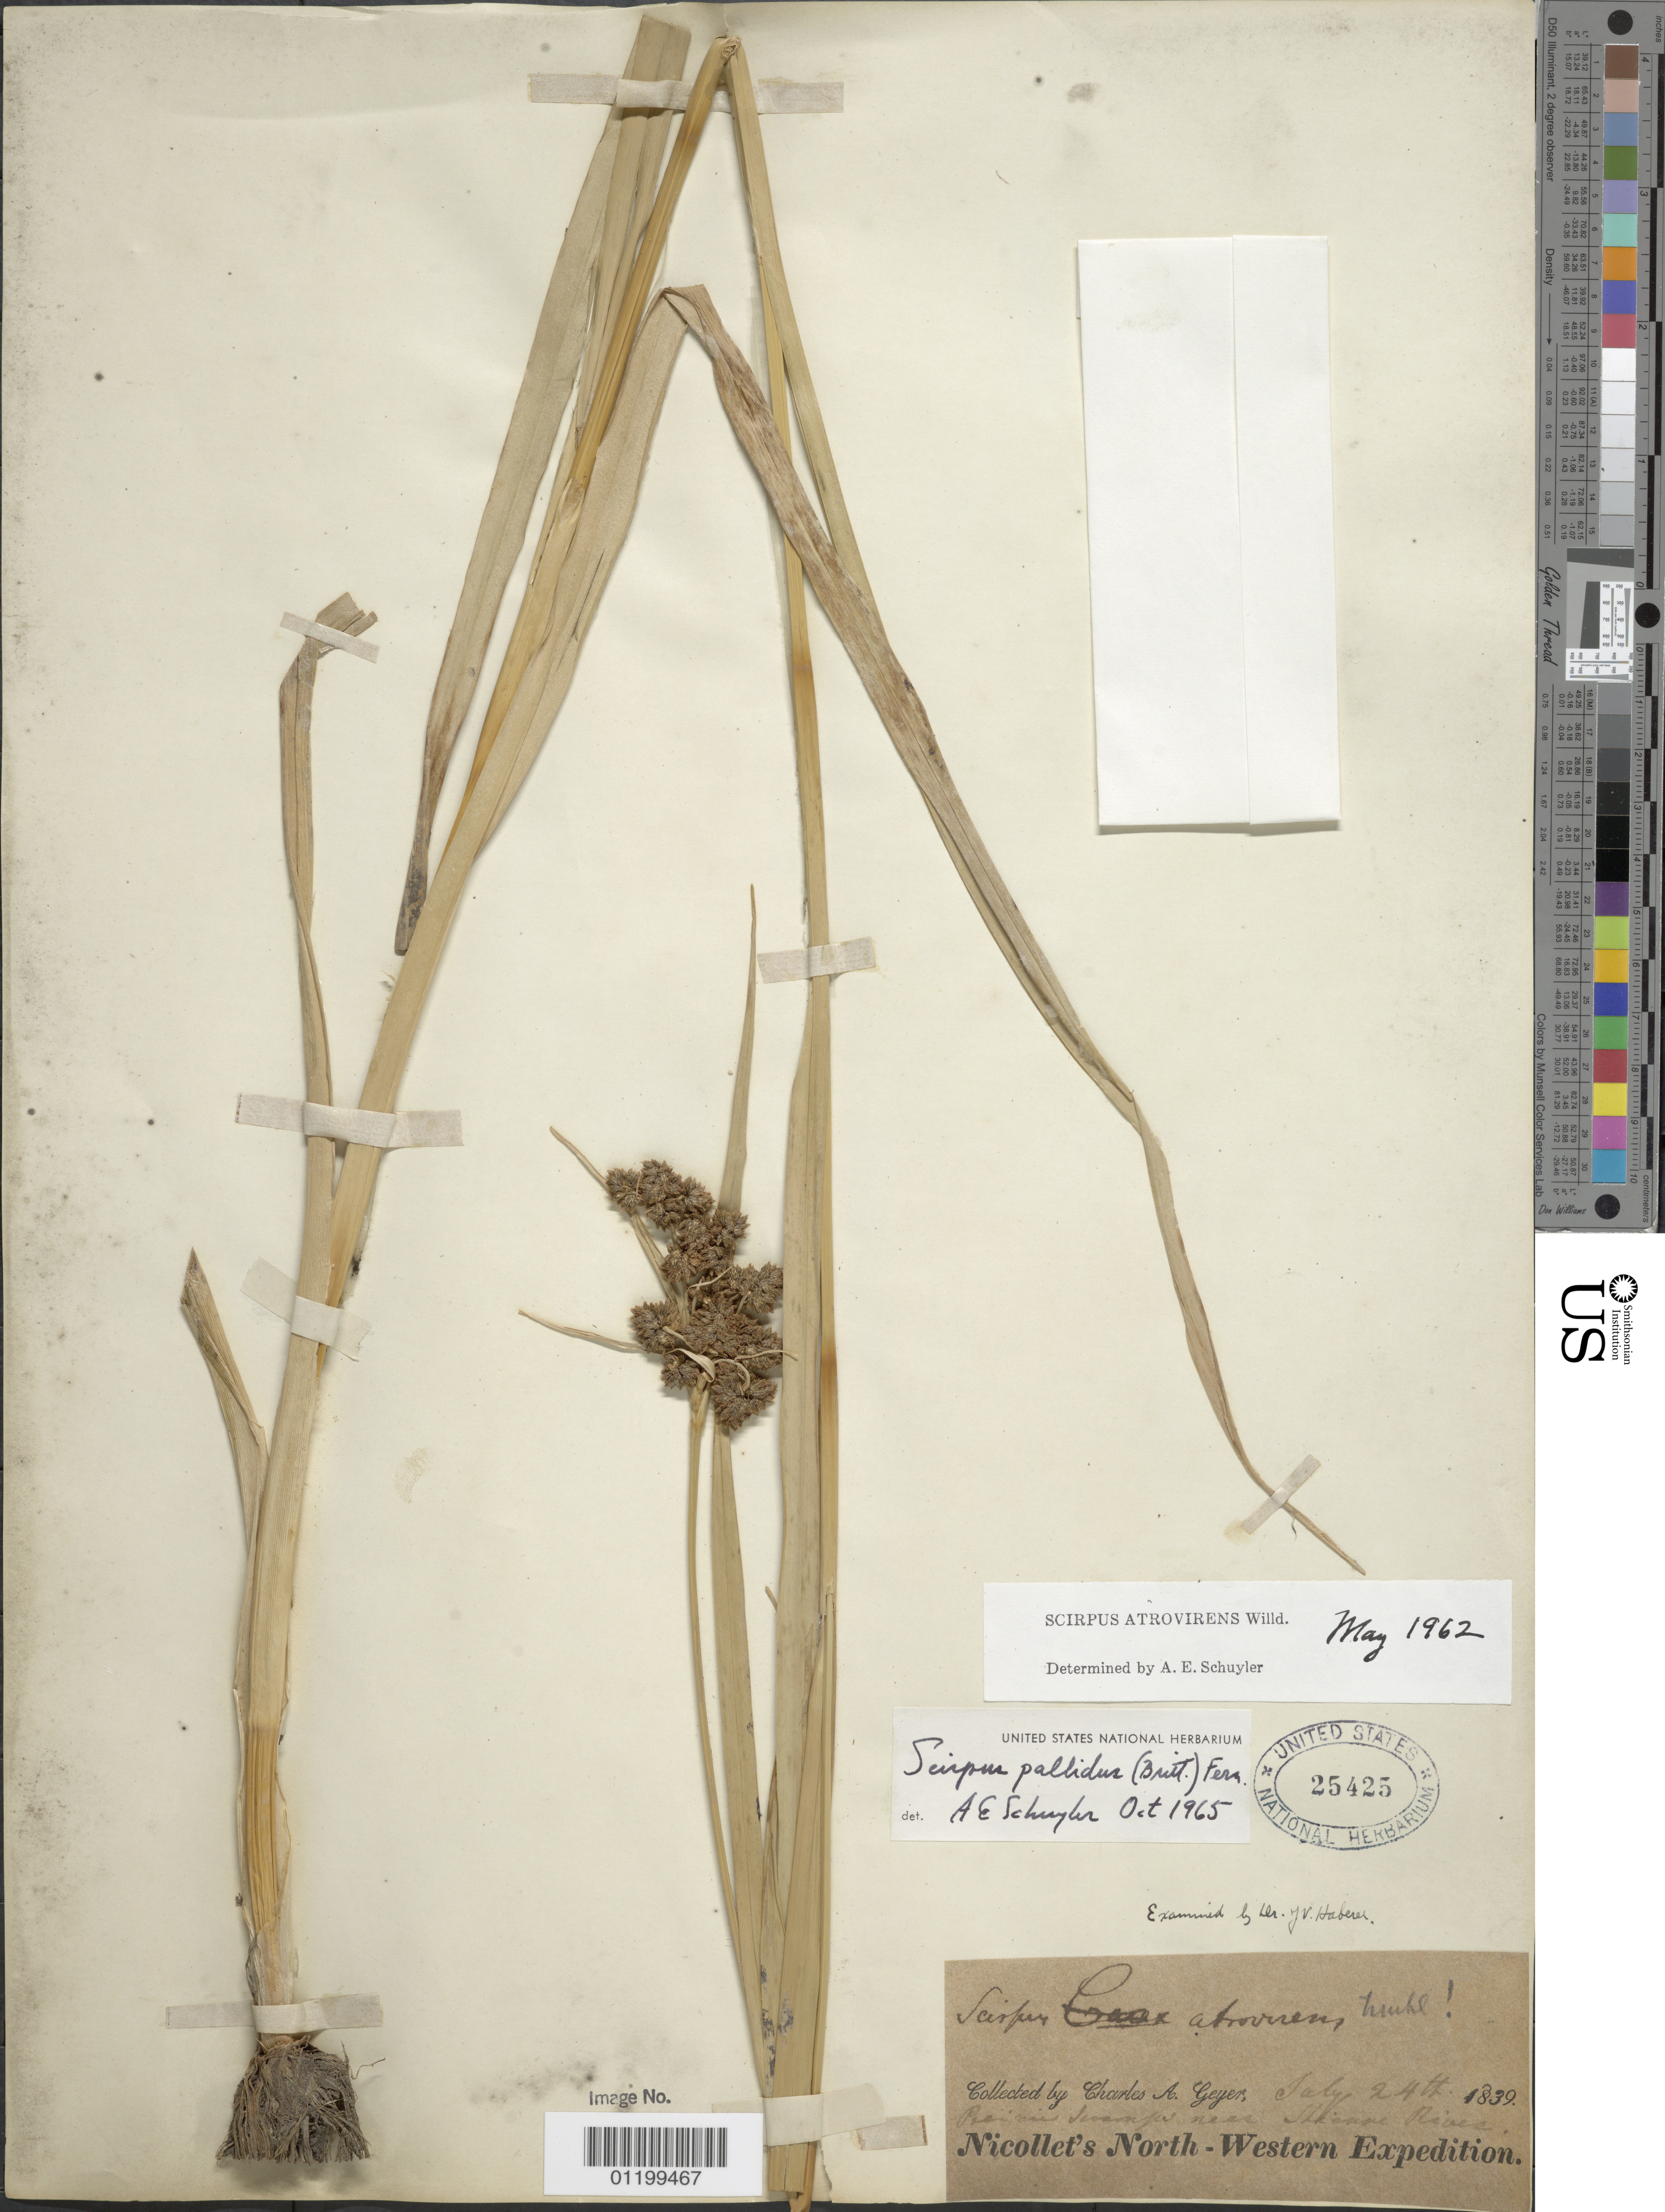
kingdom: Plantae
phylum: Tracheophyta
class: Liliopsida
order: Poales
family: Cyperaceae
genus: Scirpus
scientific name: Scirpus pallidus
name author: (Britton) Fernald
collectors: C. A. Geyer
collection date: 1839-07-24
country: United States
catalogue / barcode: US 25425